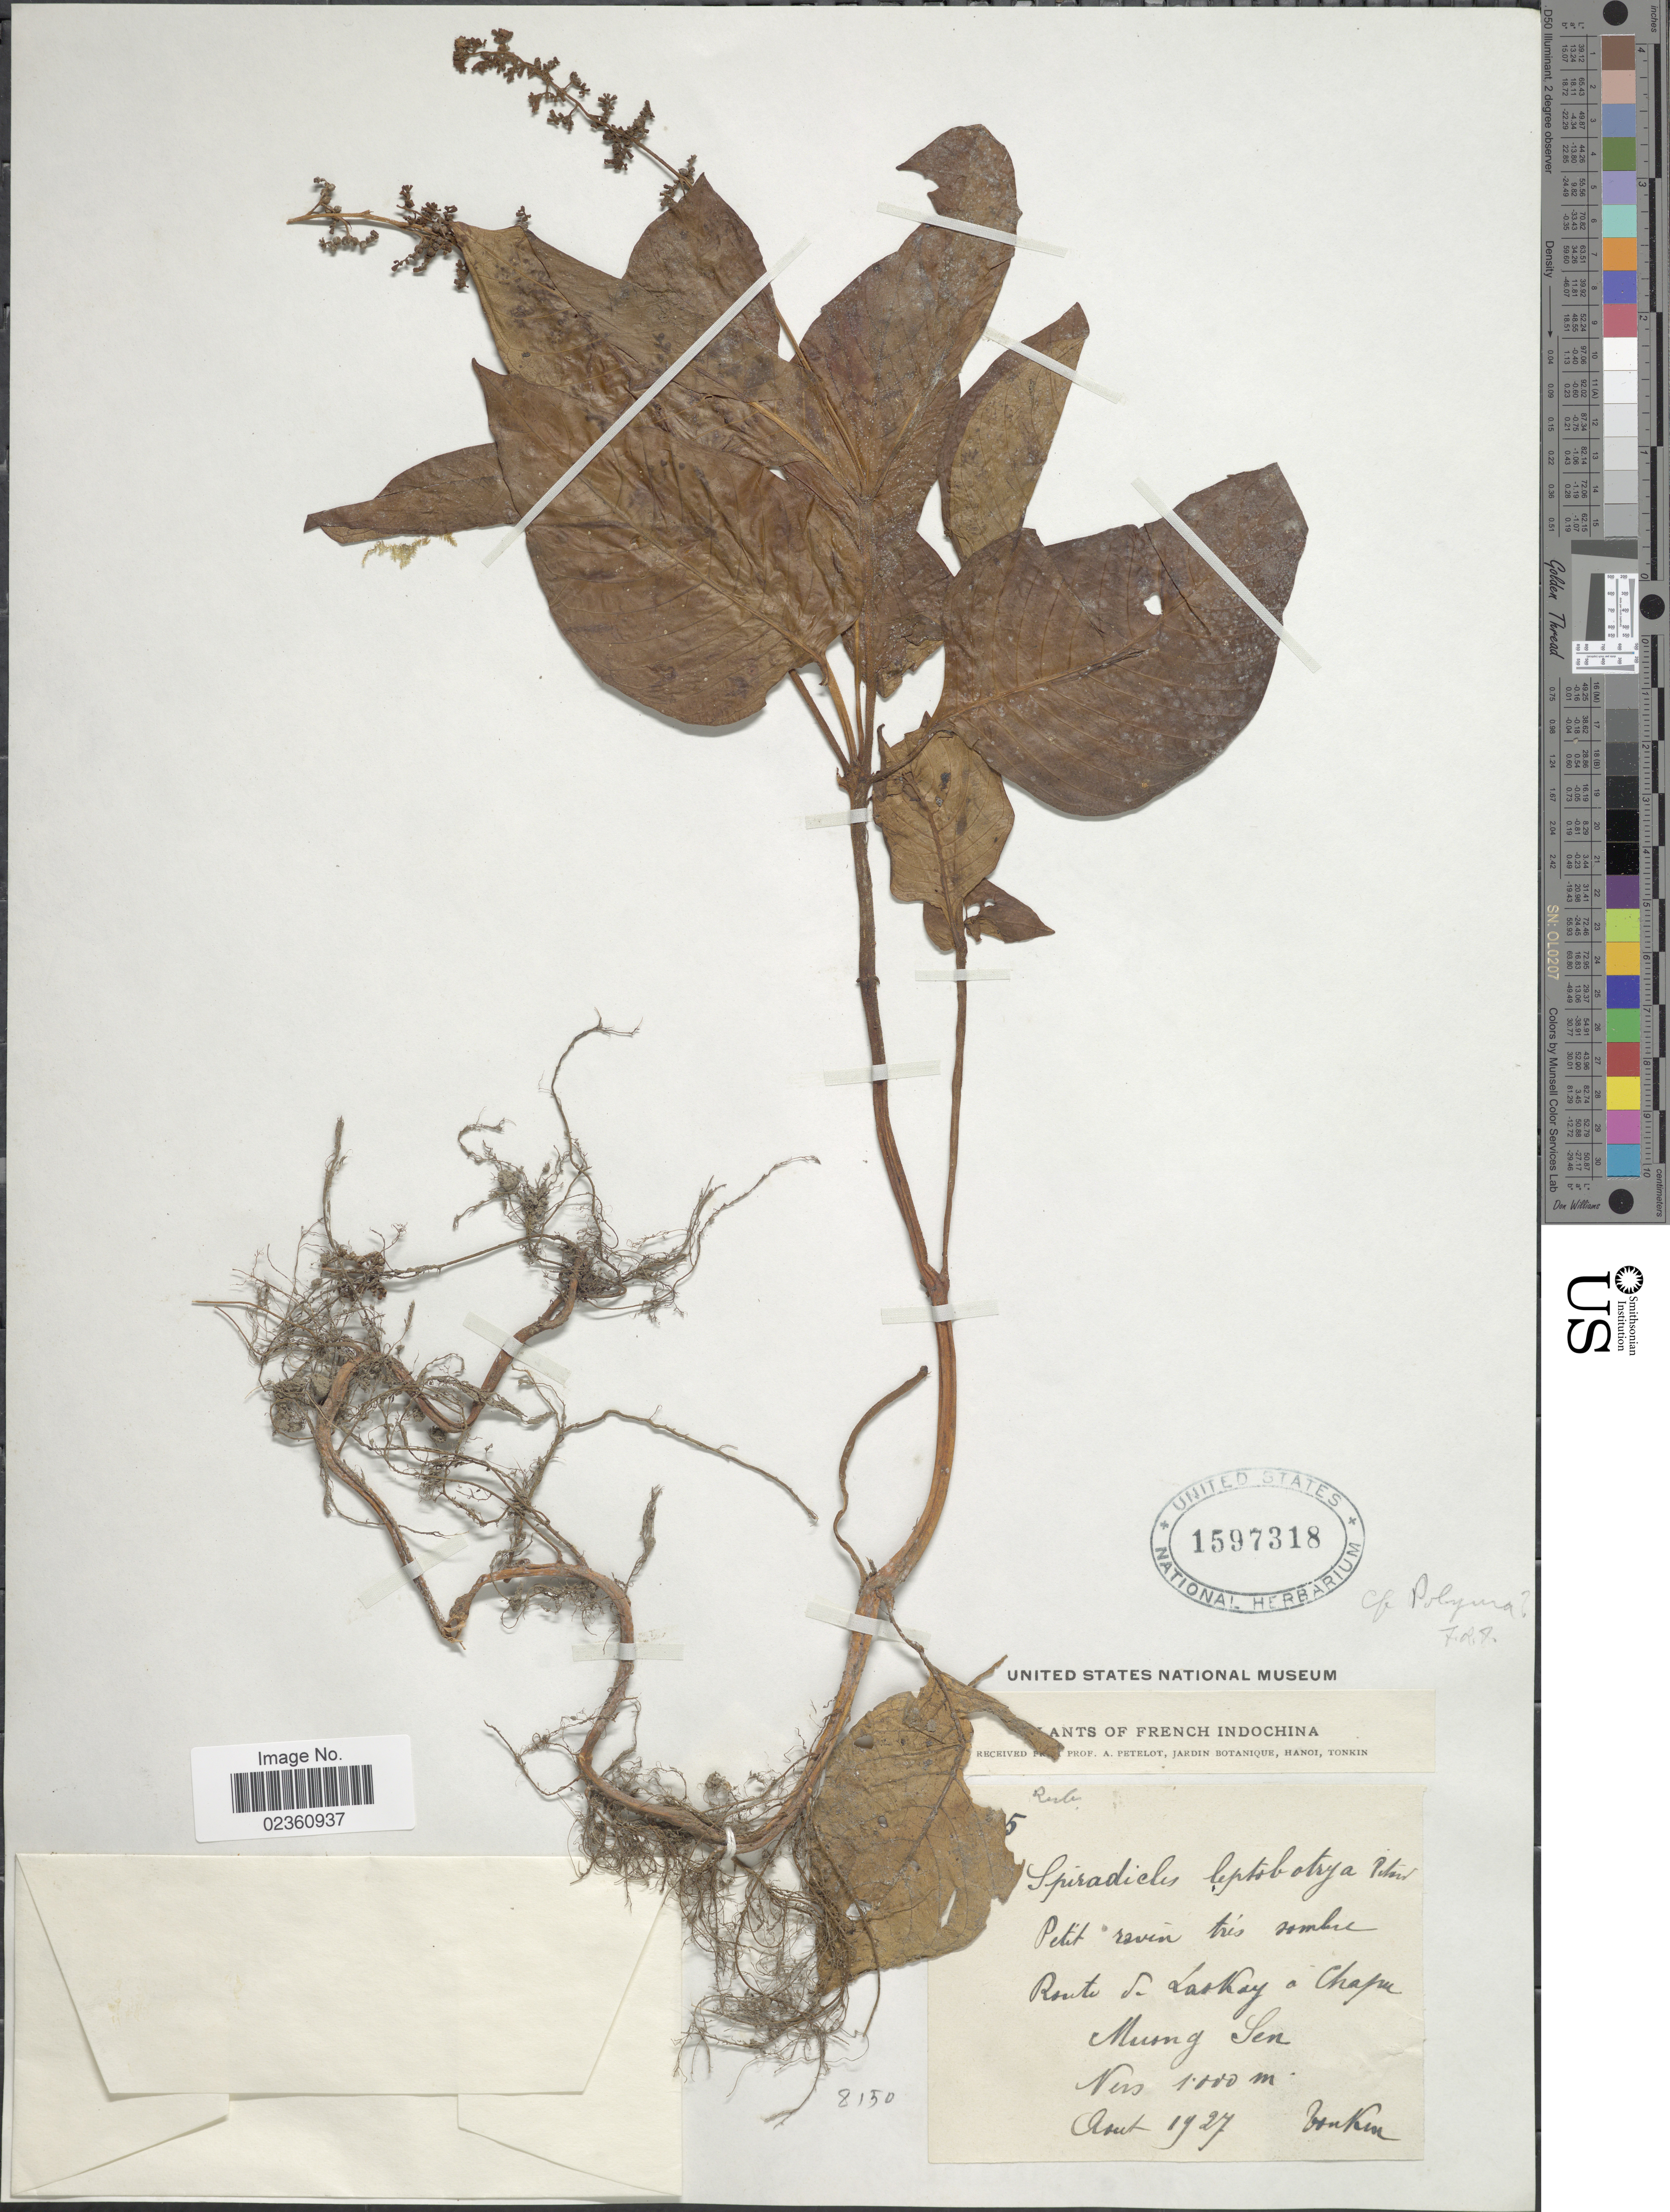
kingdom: Plantae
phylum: Tracheophyta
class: Magnoliopsida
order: Gentianales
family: Rubiaceae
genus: Spiradiclis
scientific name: Spiradiclis caespitosa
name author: Blume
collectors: ex herb. Jardin Botanique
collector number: !5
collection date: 1927-08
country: Vietnam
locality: French Indochina, Tonkin, Route de Laokay a Chapa. Muong Sen.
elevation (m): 1000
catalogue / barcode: US 1597318